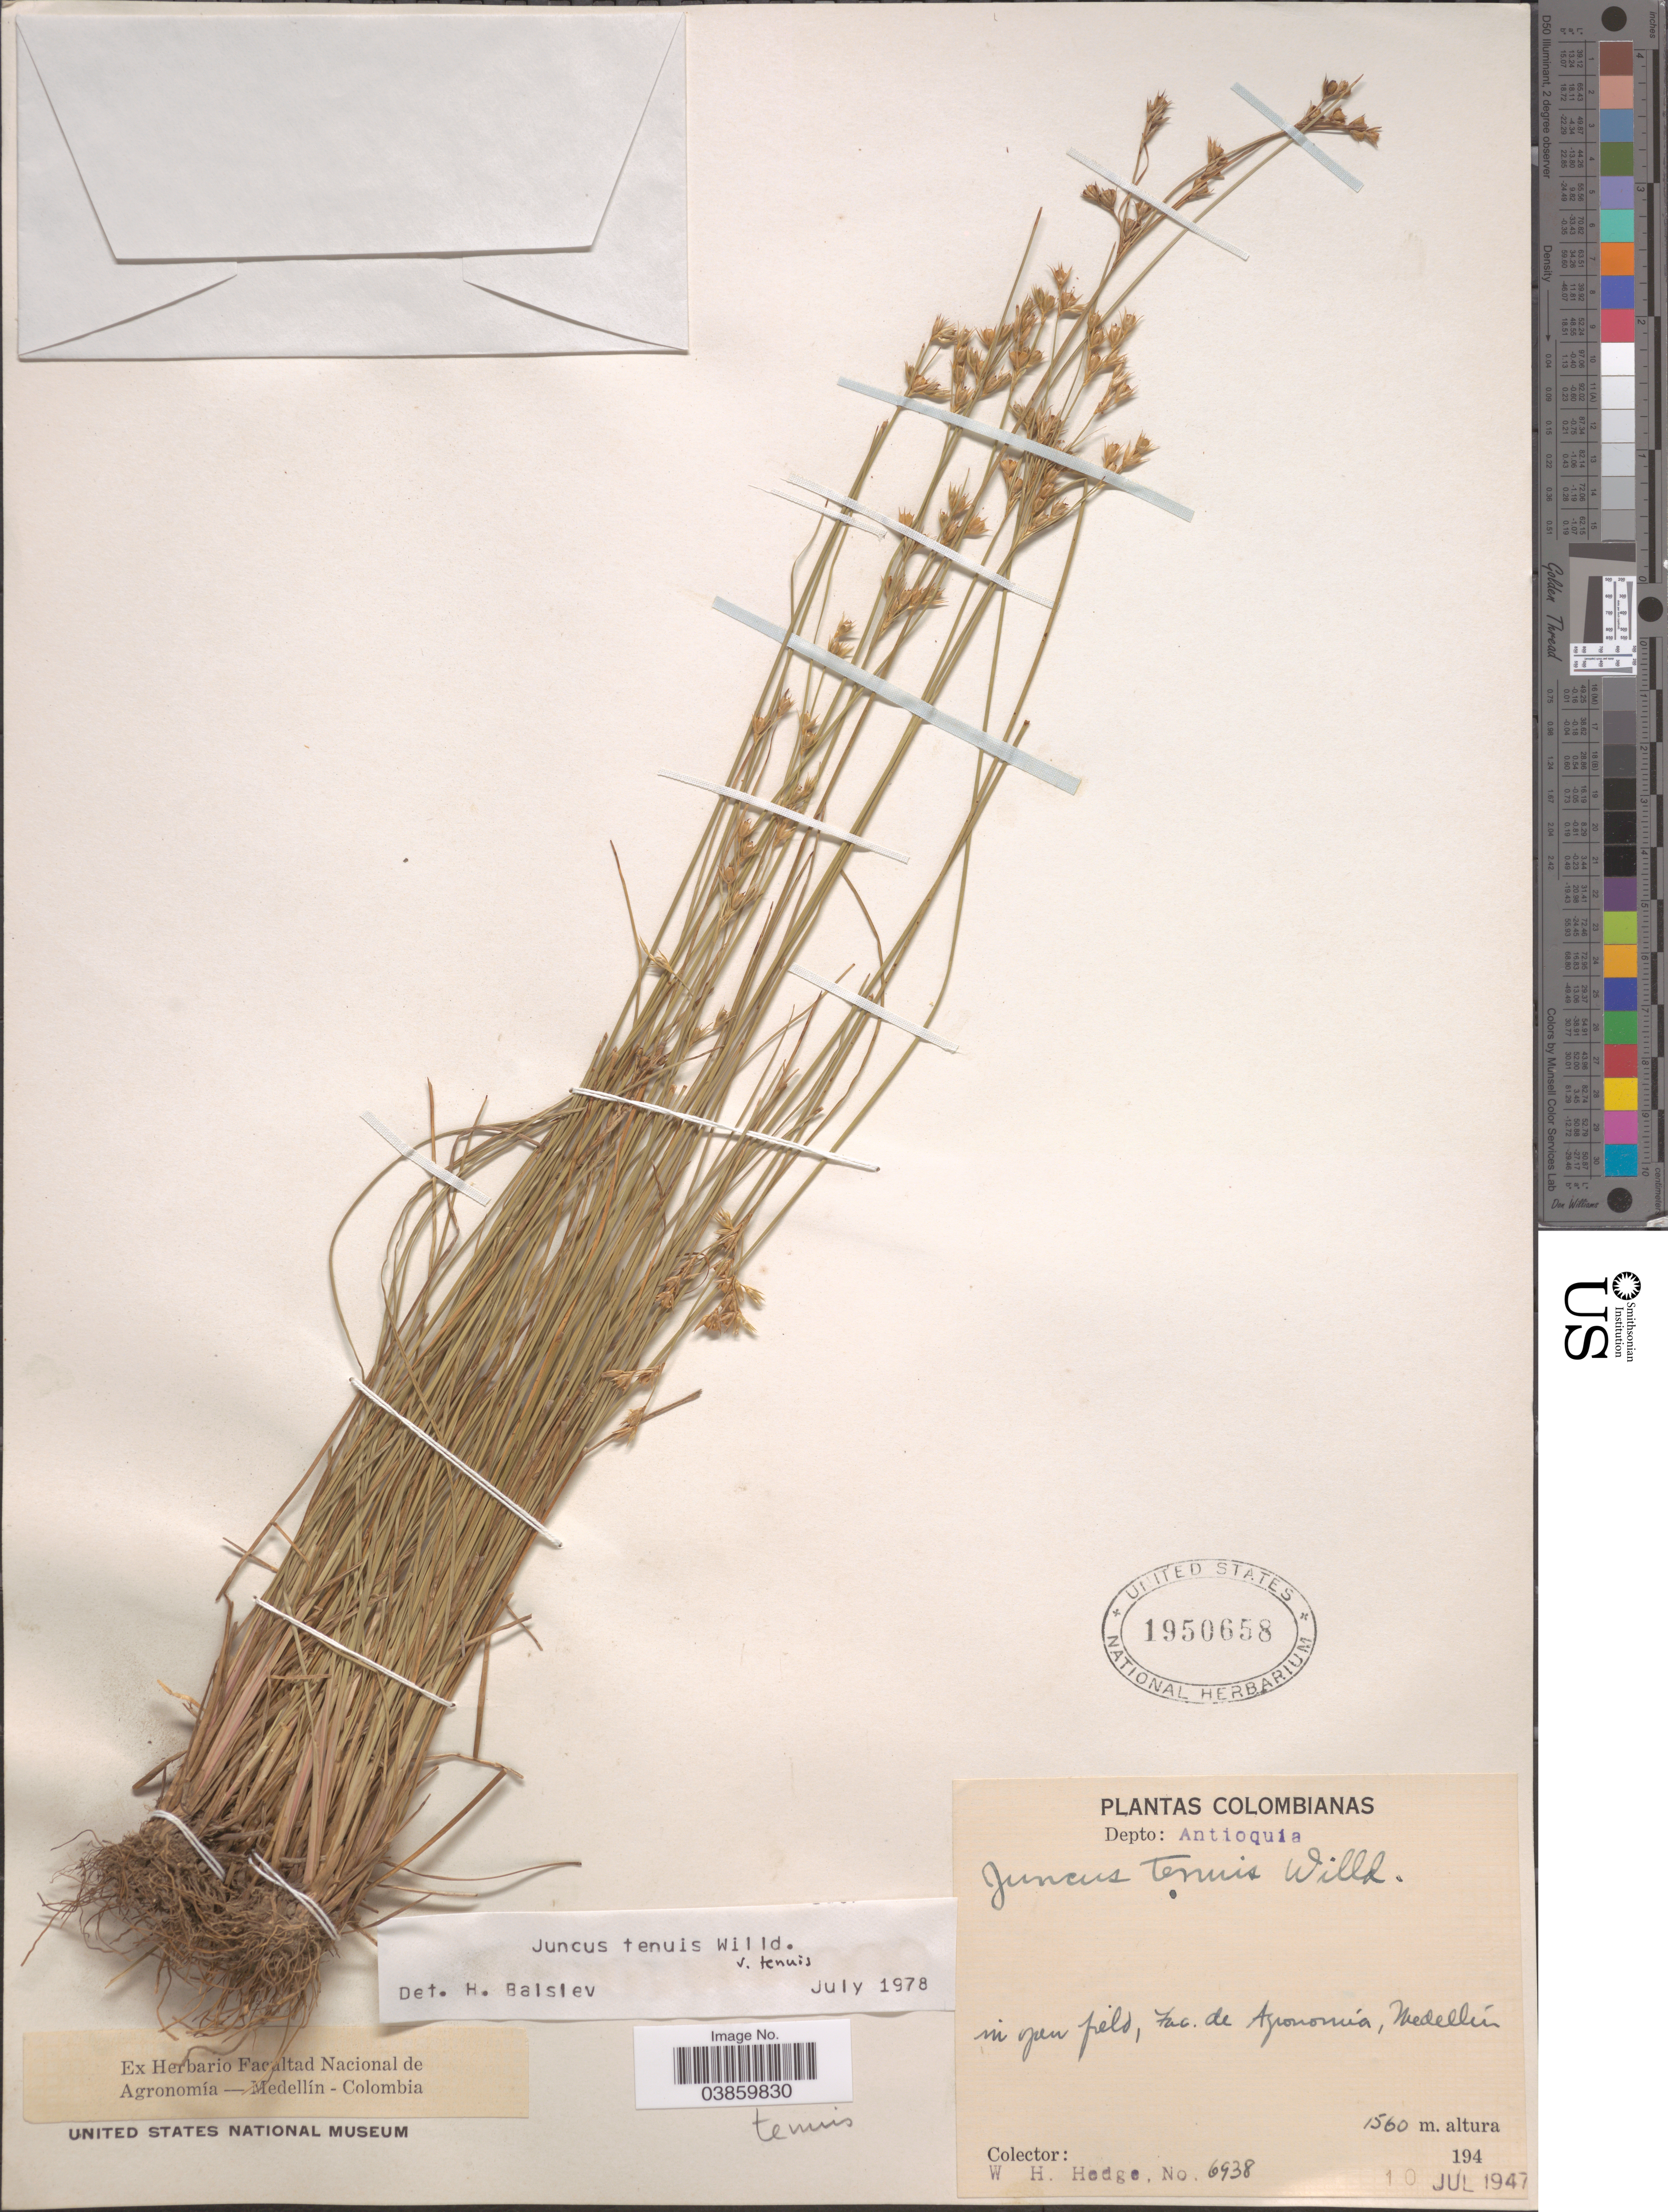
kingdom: Plantae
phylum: Tracheophyta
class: Liliopsida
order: Poales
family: Juncaceae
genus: Juncus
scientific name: Juncus tenuis var. tenuis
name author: Willd.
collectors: W. Hedge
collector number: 6938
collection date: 1947-07-10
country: Colombia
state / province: Antioquia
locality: Depto: Antioquia. In open field, Fac. de Agronomía, Medellín.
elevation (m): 1560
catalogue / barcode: US 1950658